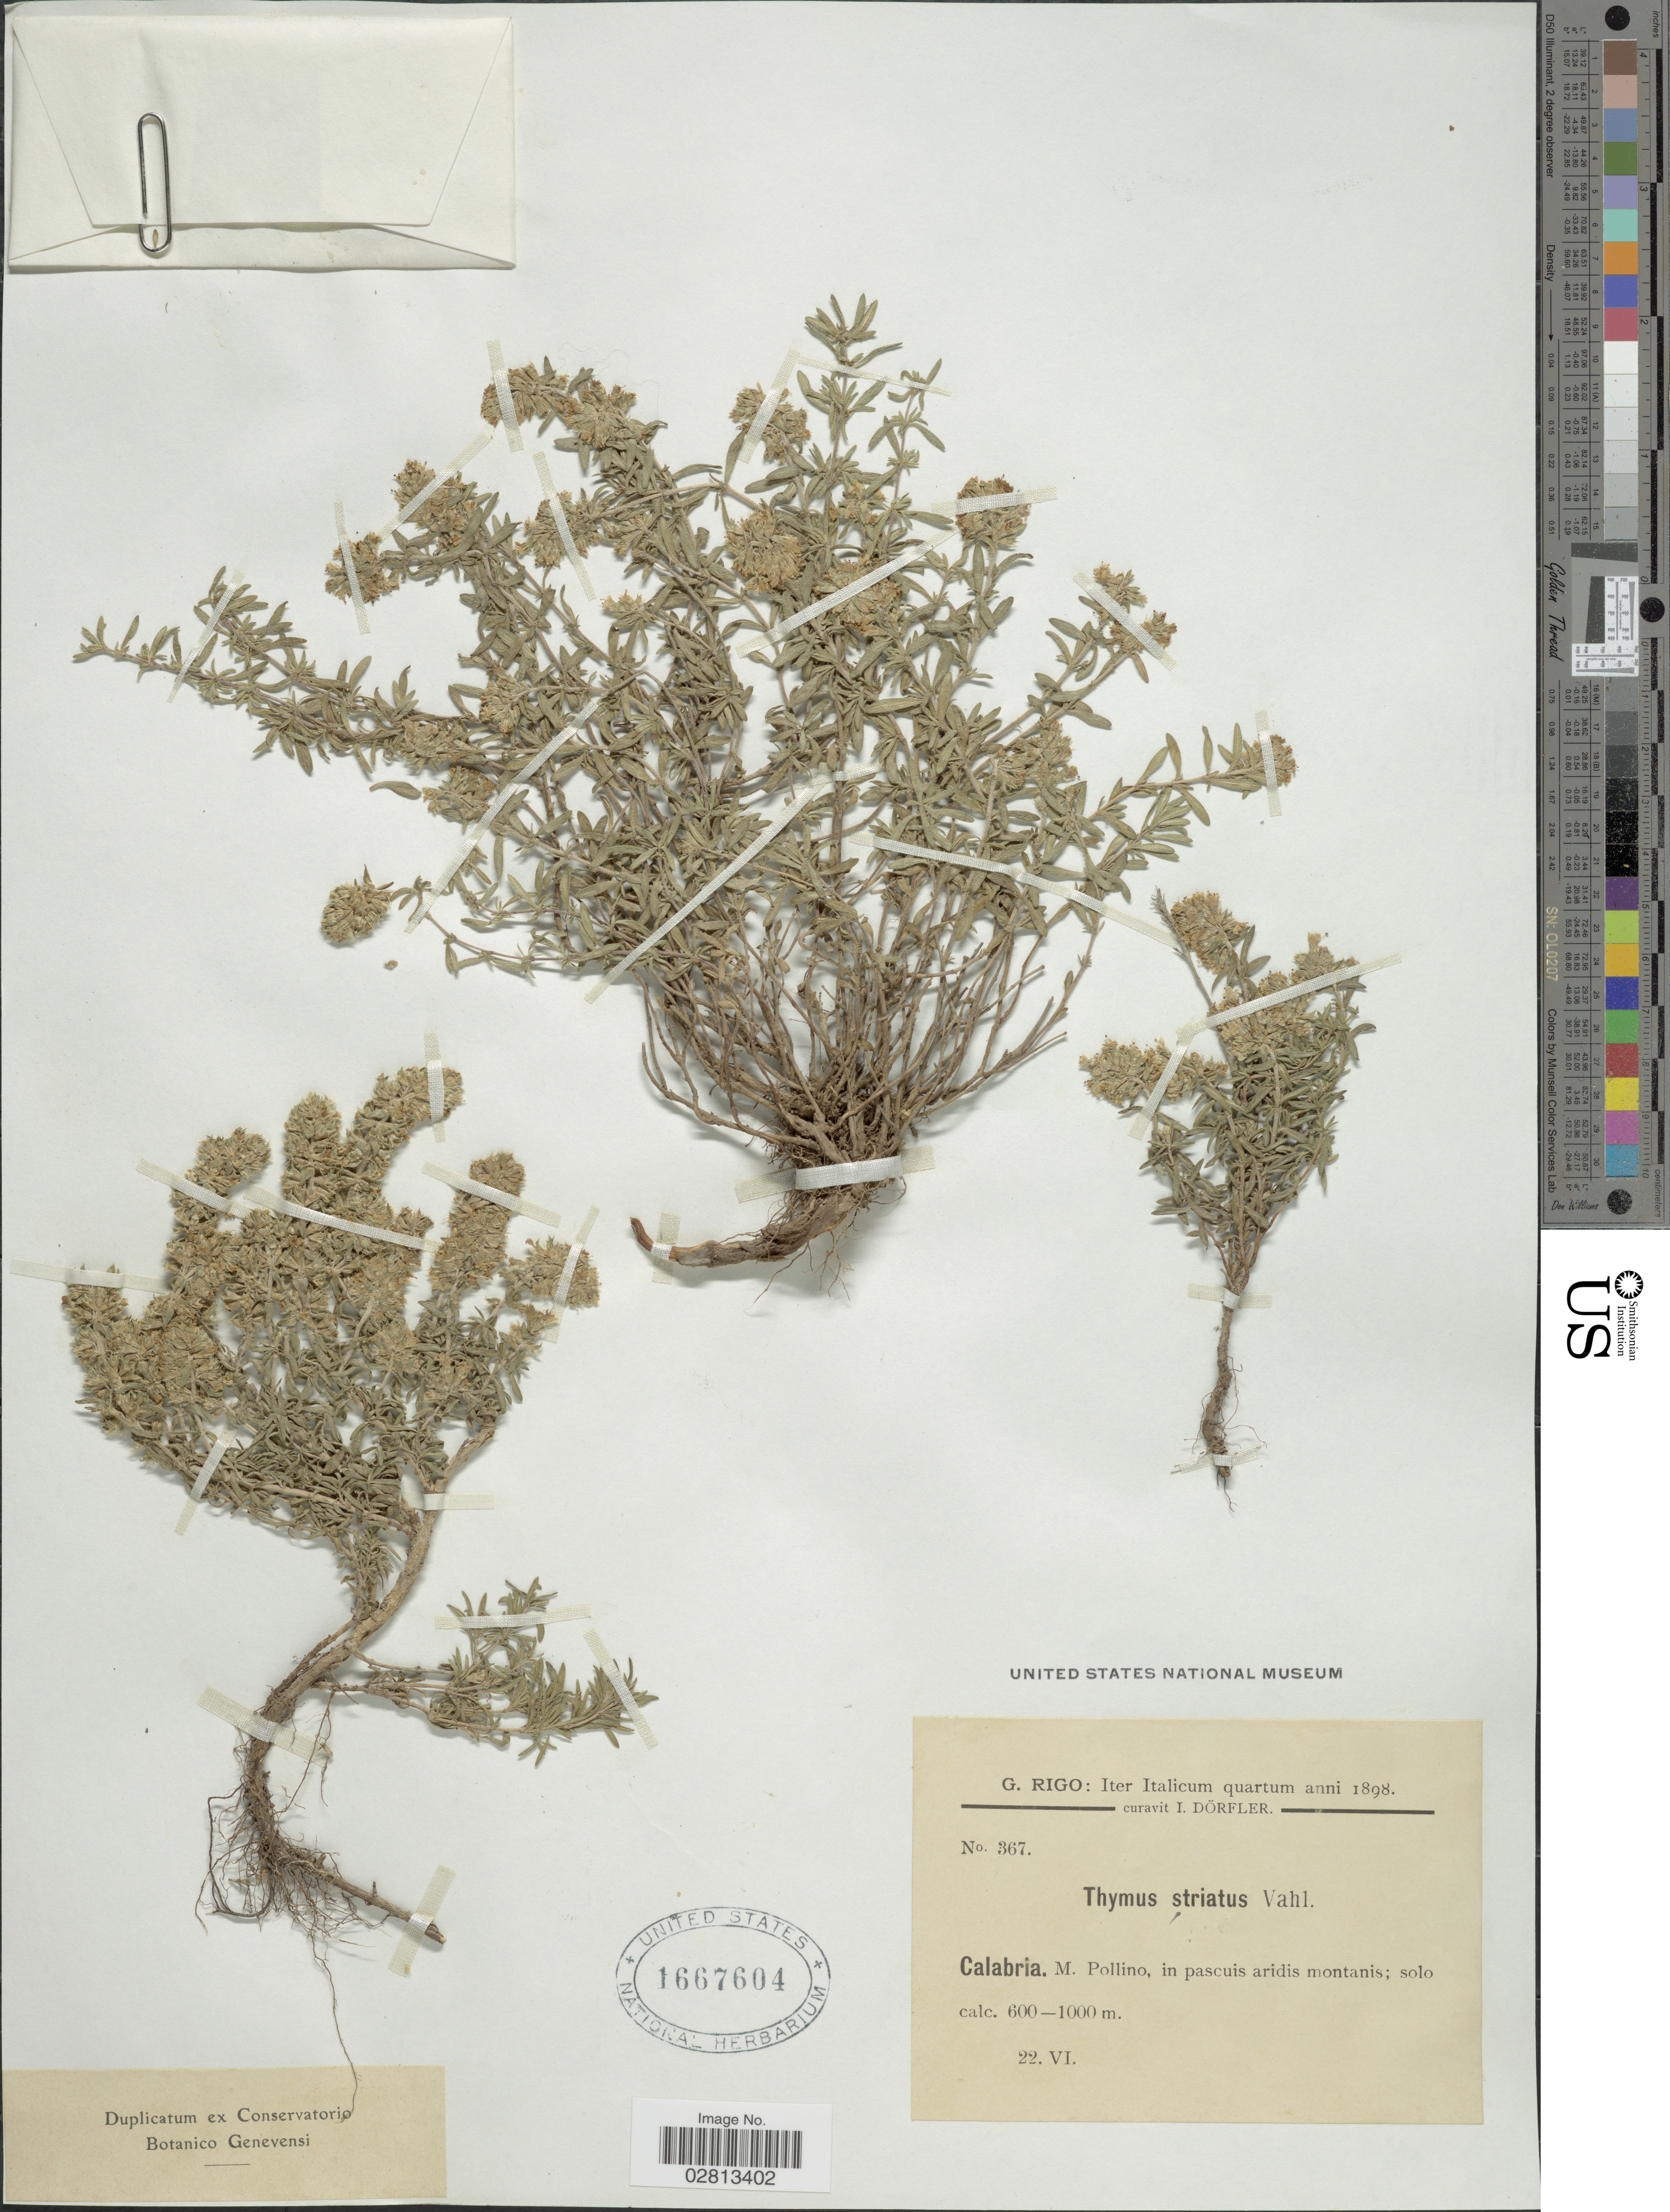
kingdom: Plantae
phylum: Tracheophyta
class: Magnoliopsida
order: Lamiales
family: Lamiaceae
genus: Thymus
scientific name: Thymus striatus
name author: Vahl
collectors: G. Rigo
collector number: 367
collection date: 1898-06-22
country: Italy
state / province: Calabria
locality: Italicum quartum. M. Pollino, in pascuis aridis montanis.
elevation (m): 600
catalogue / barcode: US 1667604